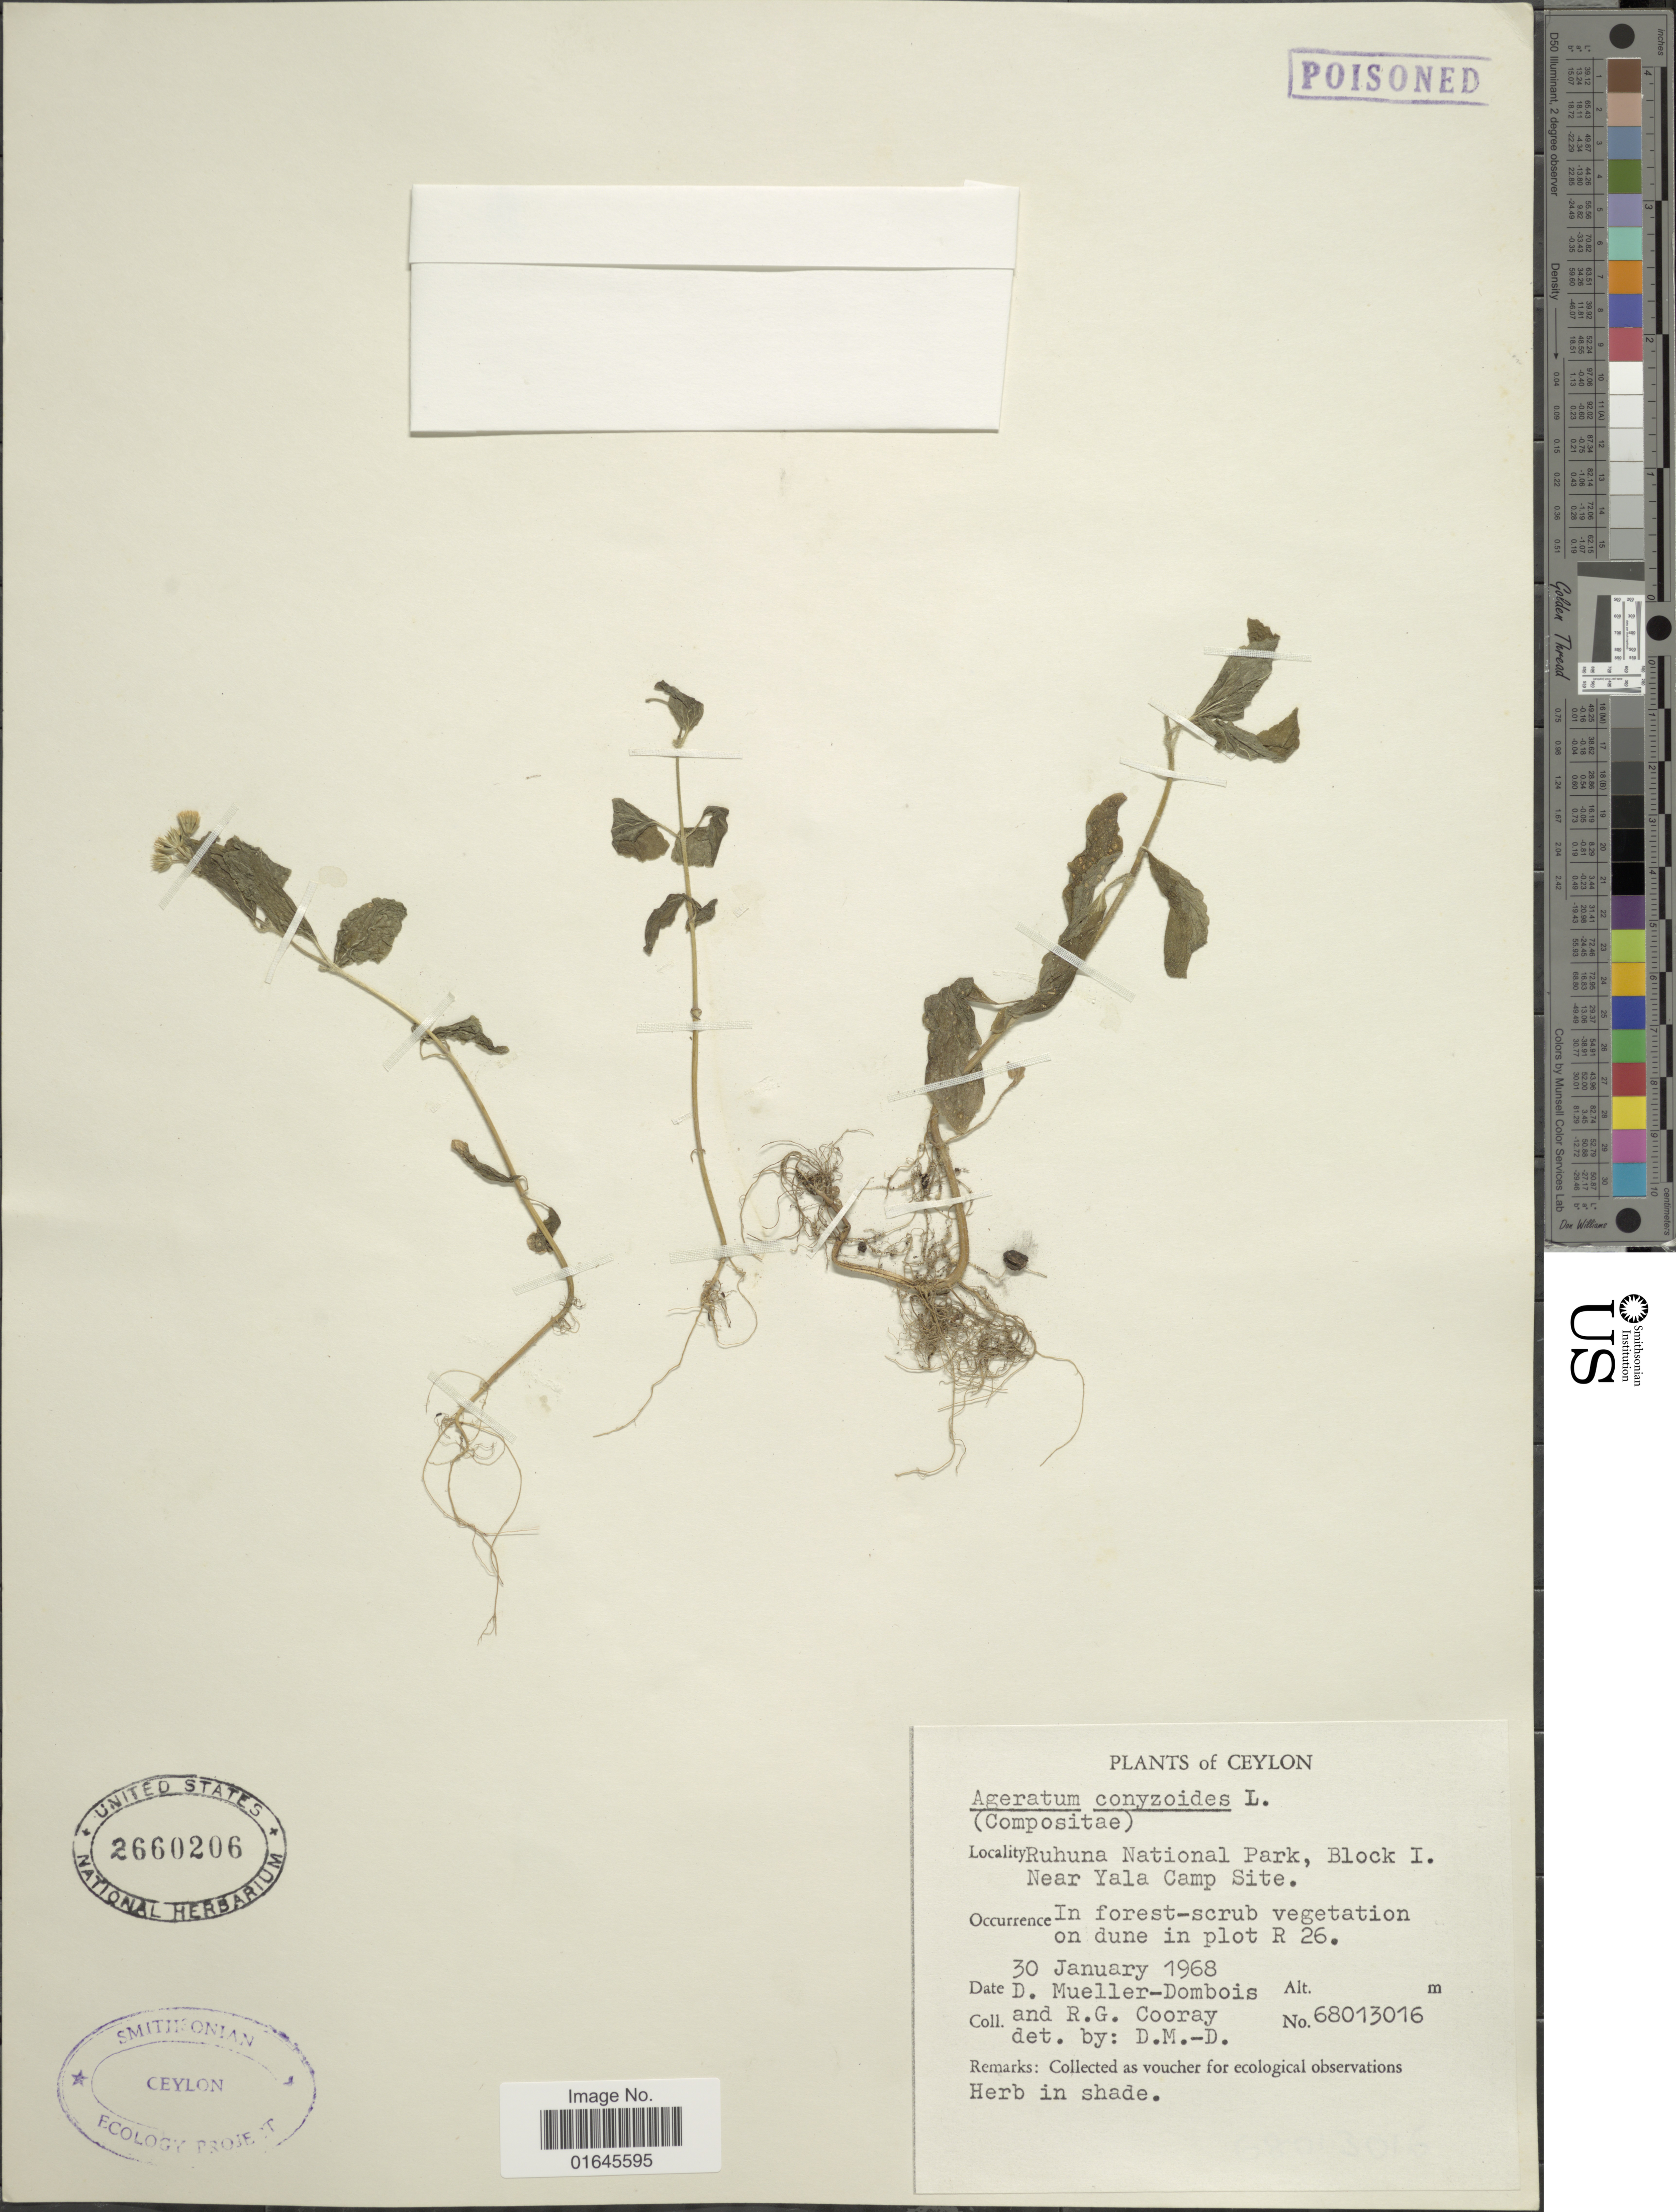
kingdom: Plantae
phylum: Tracheophyta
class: Magnoliopsida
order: Asterales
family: Asteraceae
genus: Ageratum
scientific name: Ageratum conyzoides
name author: L.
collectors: D. Mueller-Dombois & R. Cooray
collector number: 68013016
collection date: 1968-01-30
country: Sri Lanka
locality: Ceylon, Ruhuna National Park, Block I, Near Yala Camp Site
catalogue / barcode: US 2660206